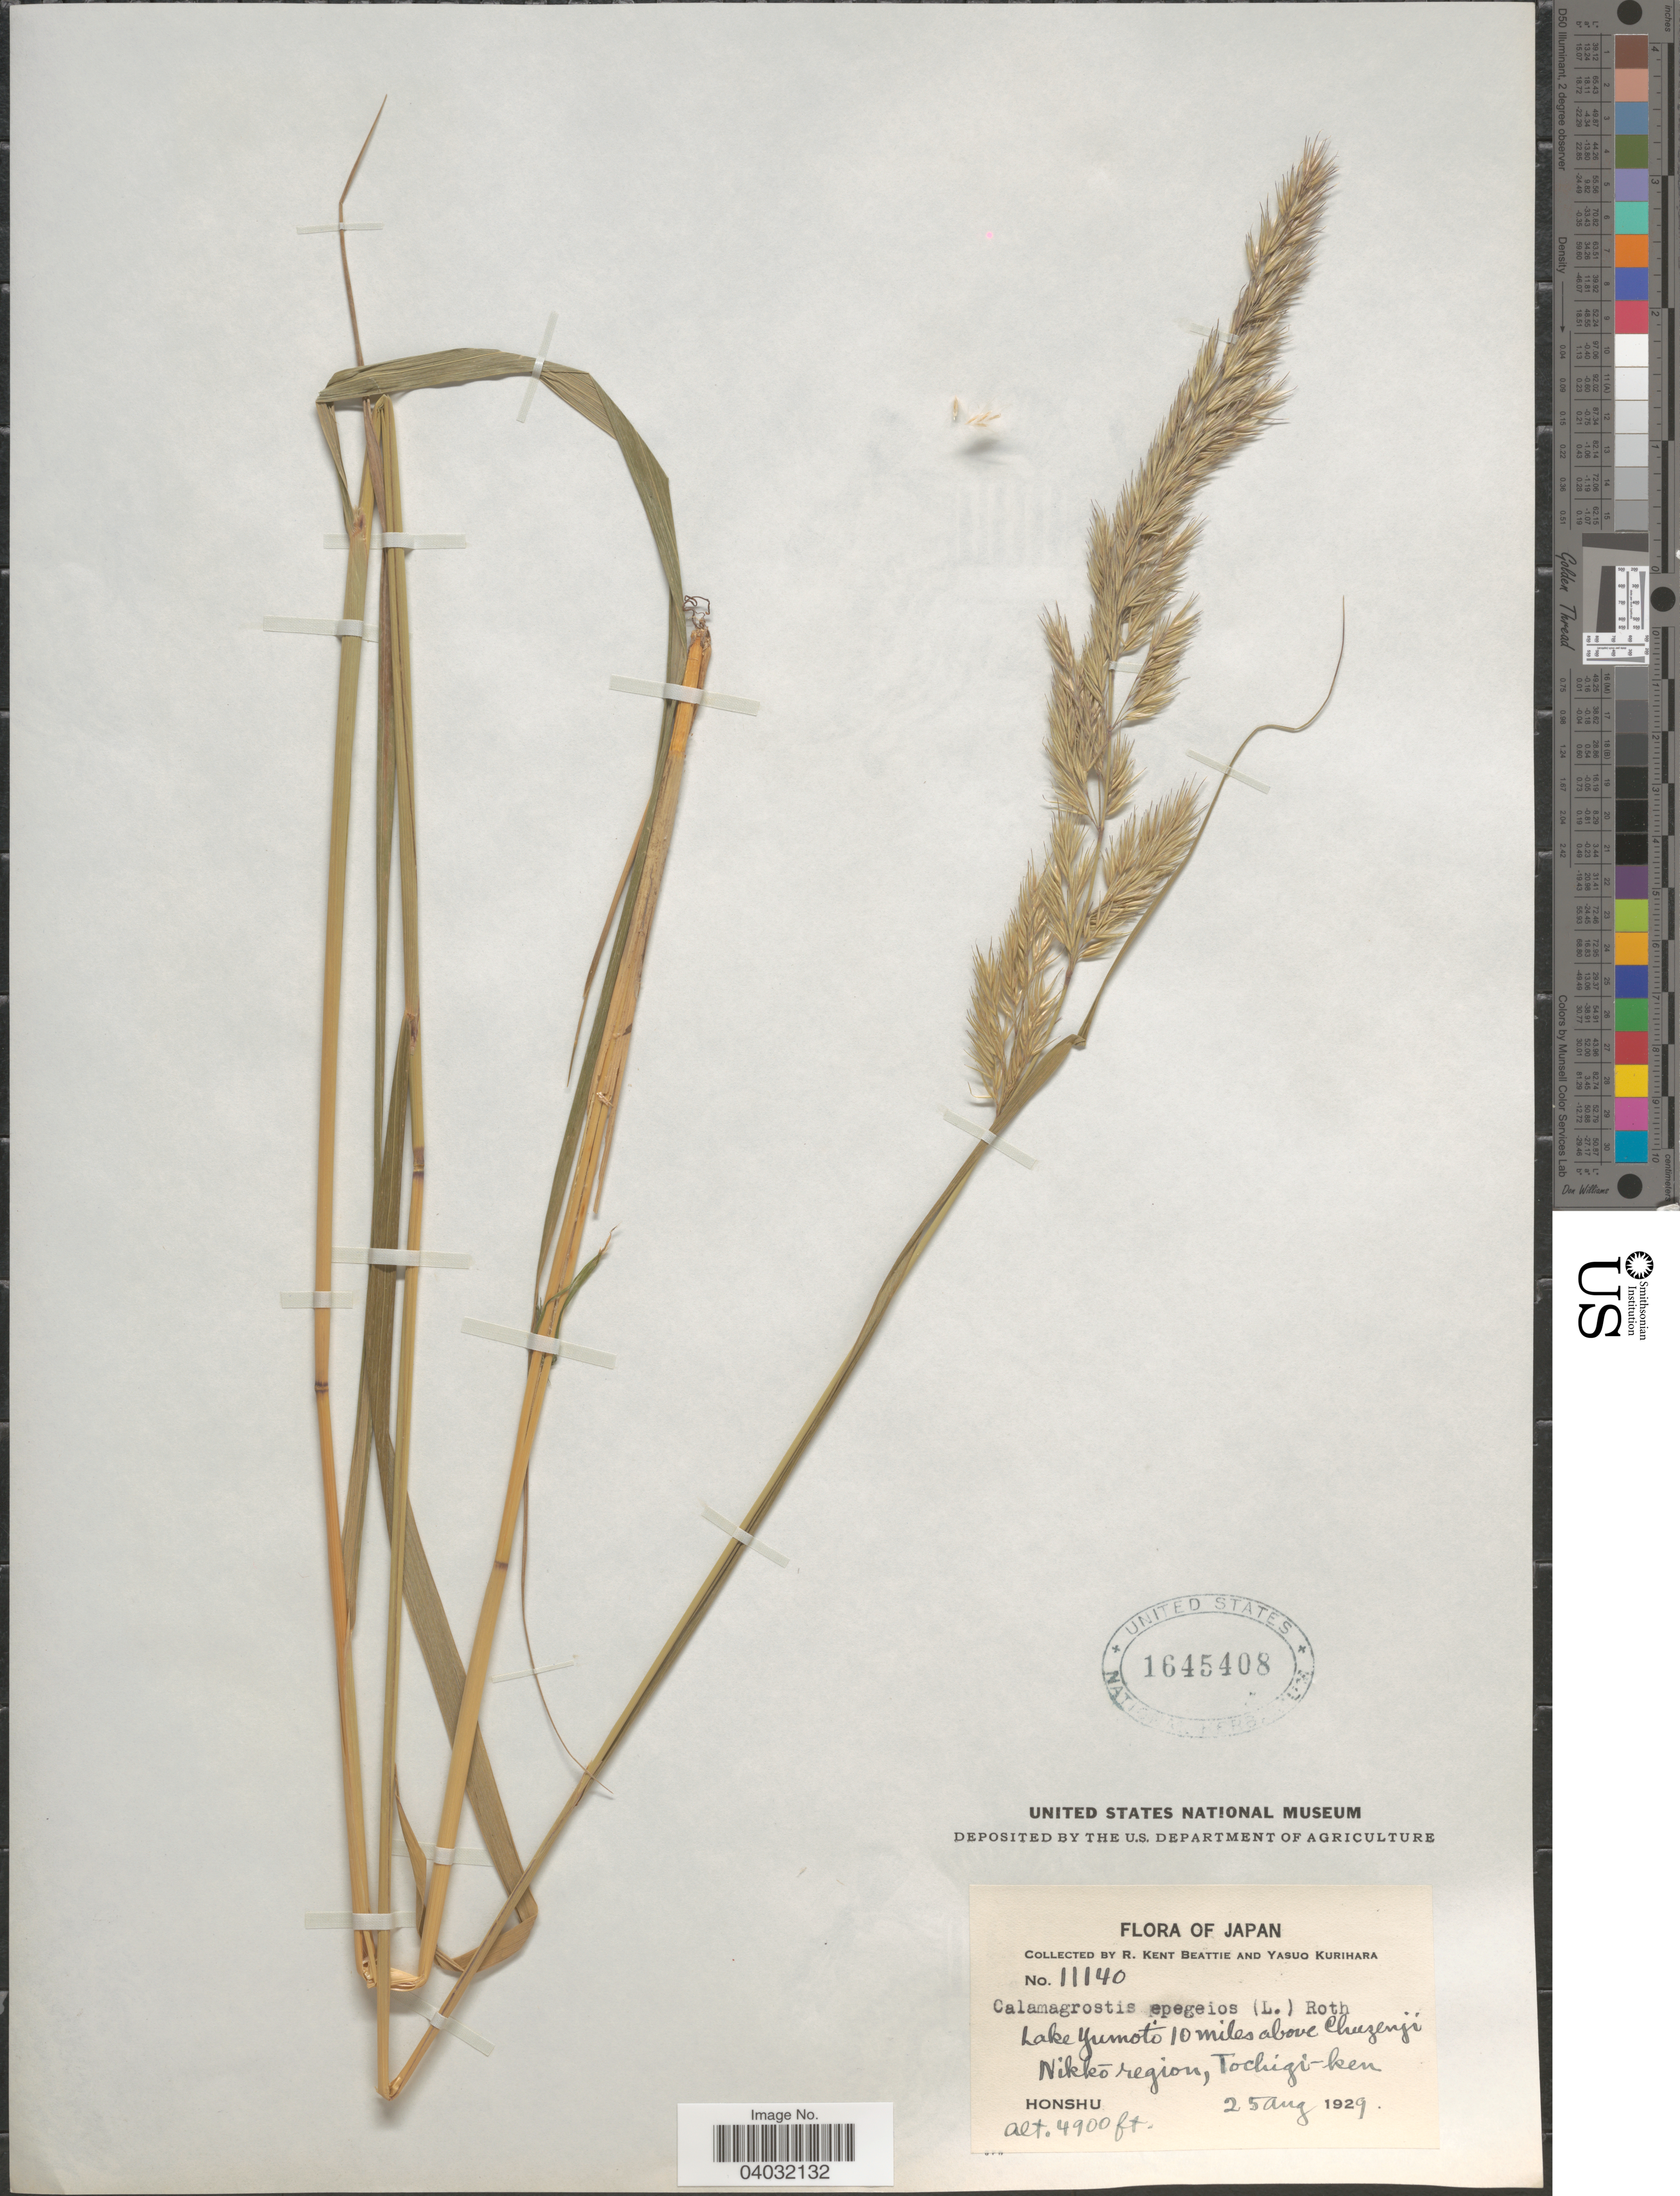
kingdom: Plantae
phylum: Tracheophyta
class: Liliopsida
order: Poales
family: Poaceae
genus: Calamagrostis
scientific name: Calamagrostis epigeios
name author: (L.) Roth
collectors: R. K. Beattie & Y. Kurihara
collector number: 11140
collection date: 1929-08-25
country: Japan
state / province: Totigi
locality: Lake Yumoto , 10 miles above Chuzenji Nikkō region, Tochigi-ken. Honshu.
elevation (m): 1494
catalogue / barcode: US 1645408